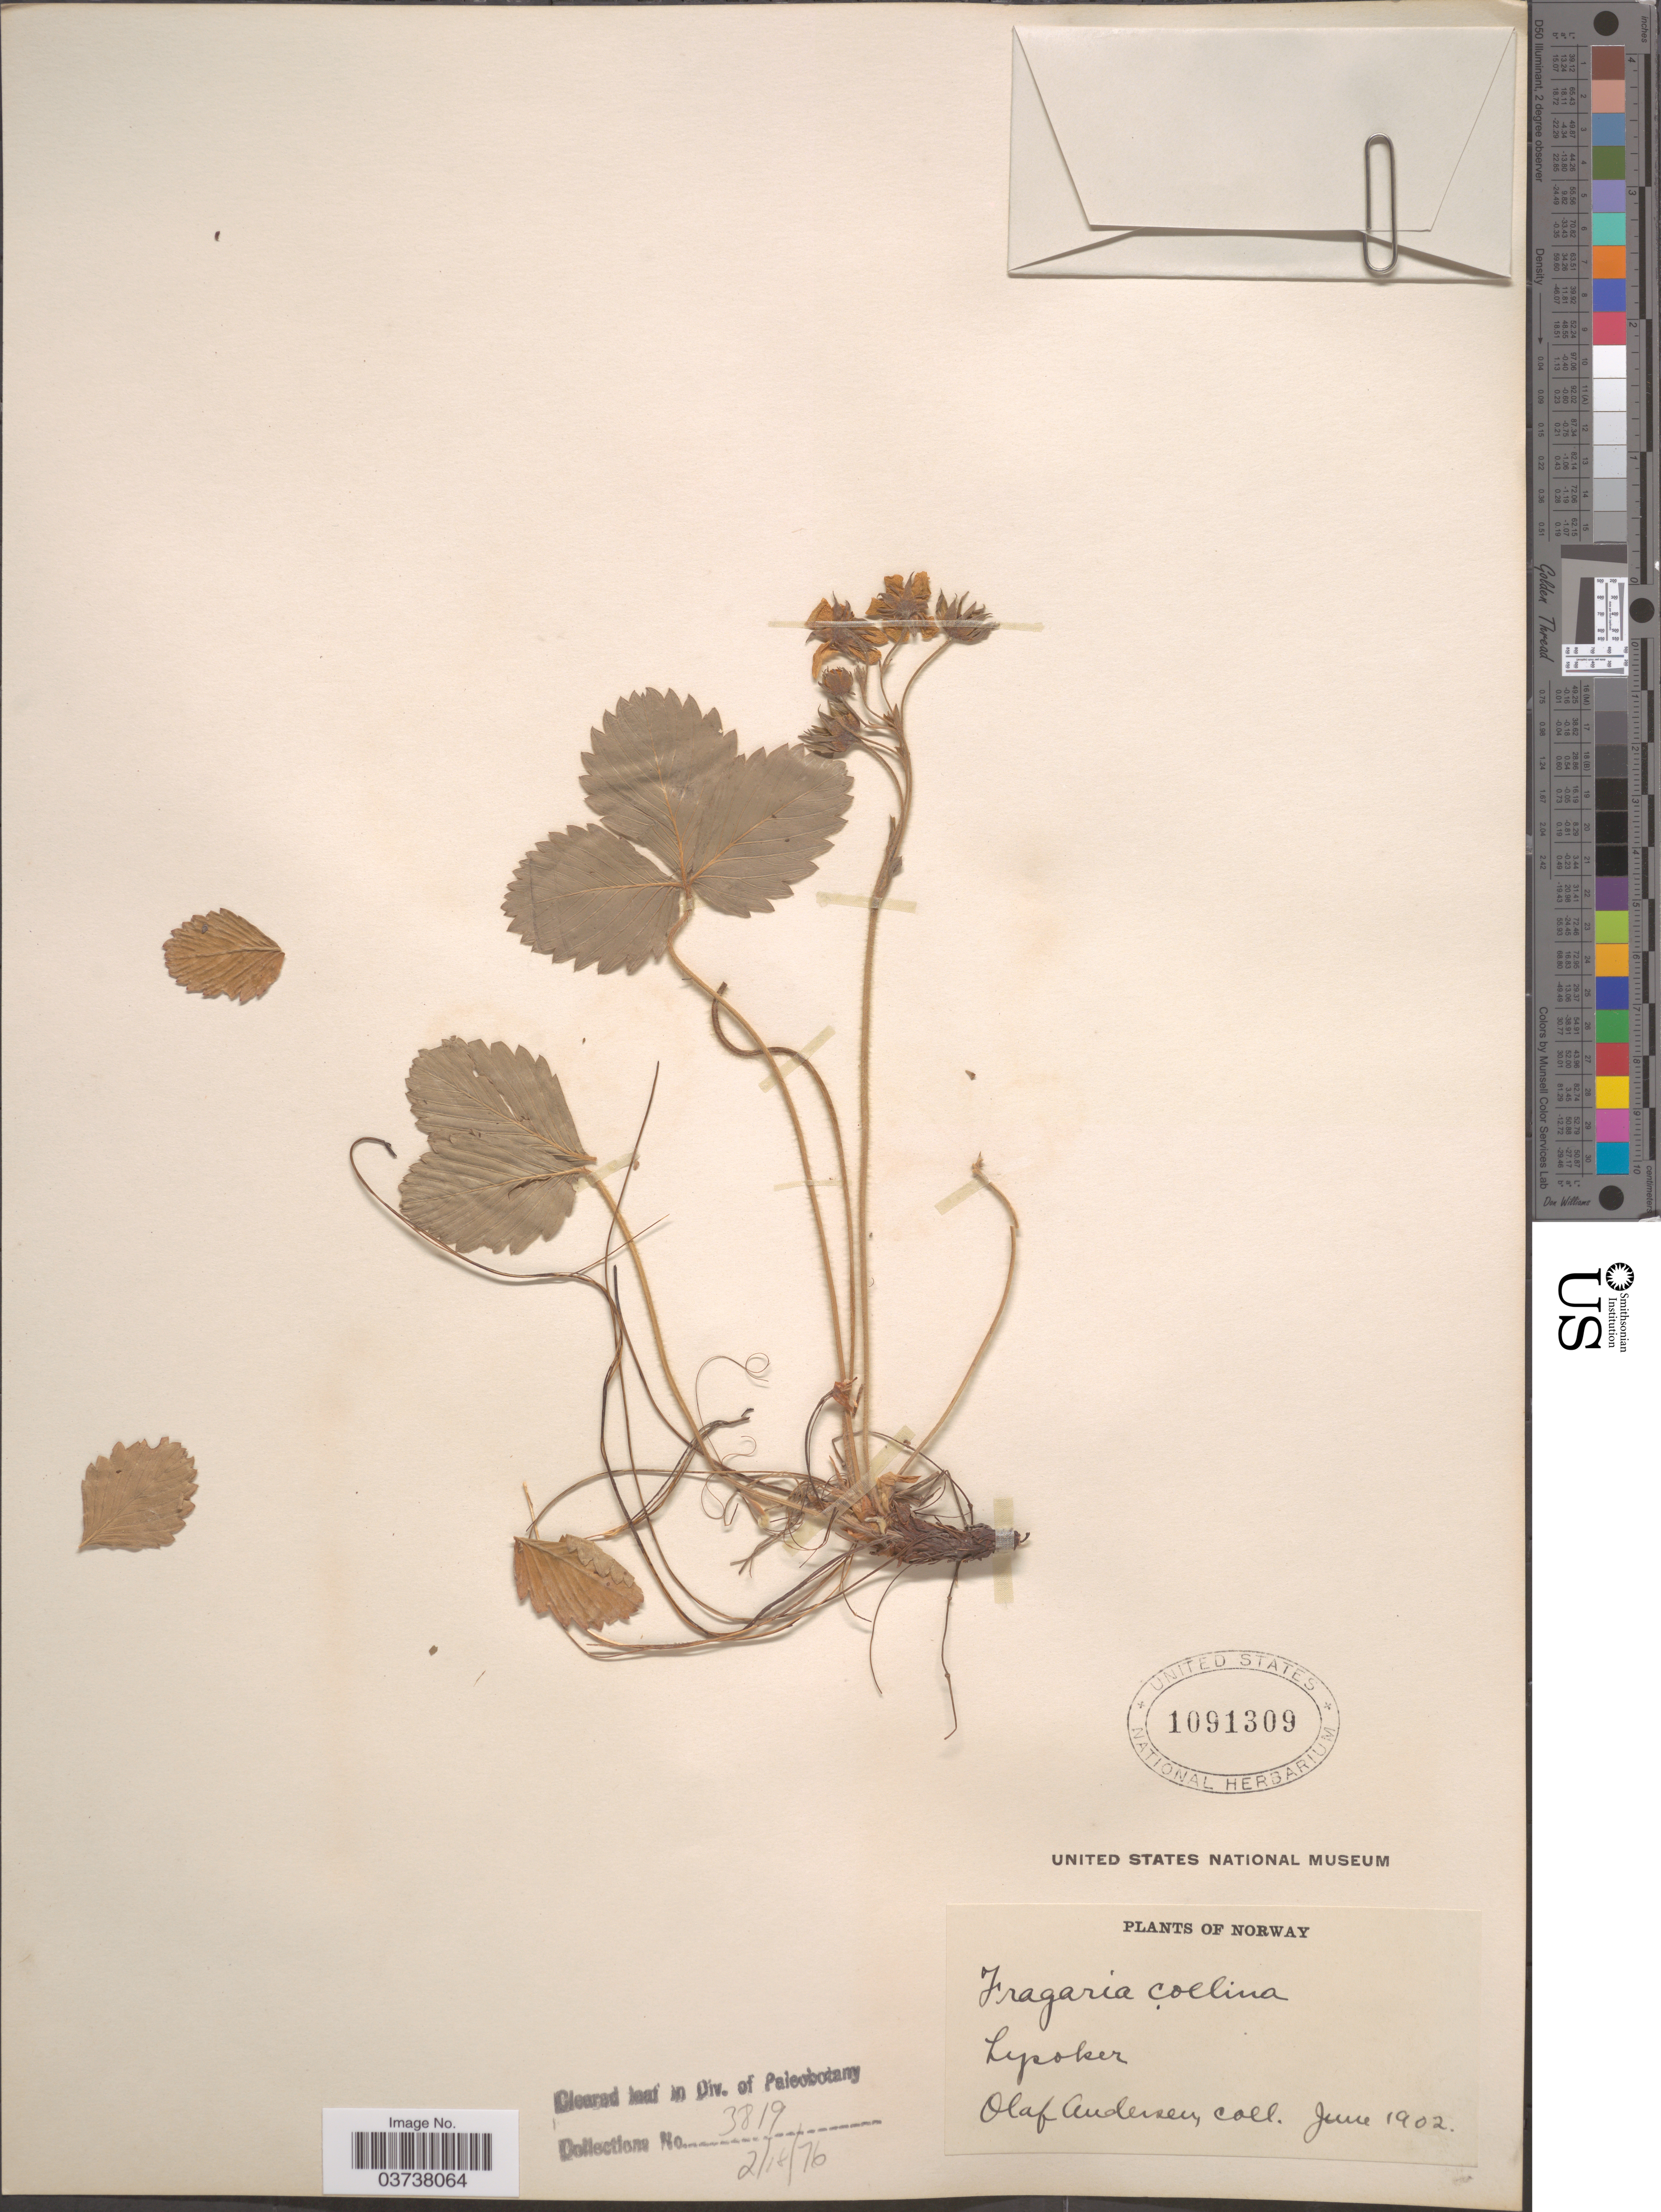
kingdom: Plantae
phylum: Tracheophyta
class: Magnoliopsida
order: Rosales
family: Rosaceae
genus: Fragaria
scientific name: Fragaria collina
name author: Ehrh.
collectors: O. Andersen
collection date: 1902-06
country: Norway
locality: Lysaker.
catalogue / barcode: US 1091309